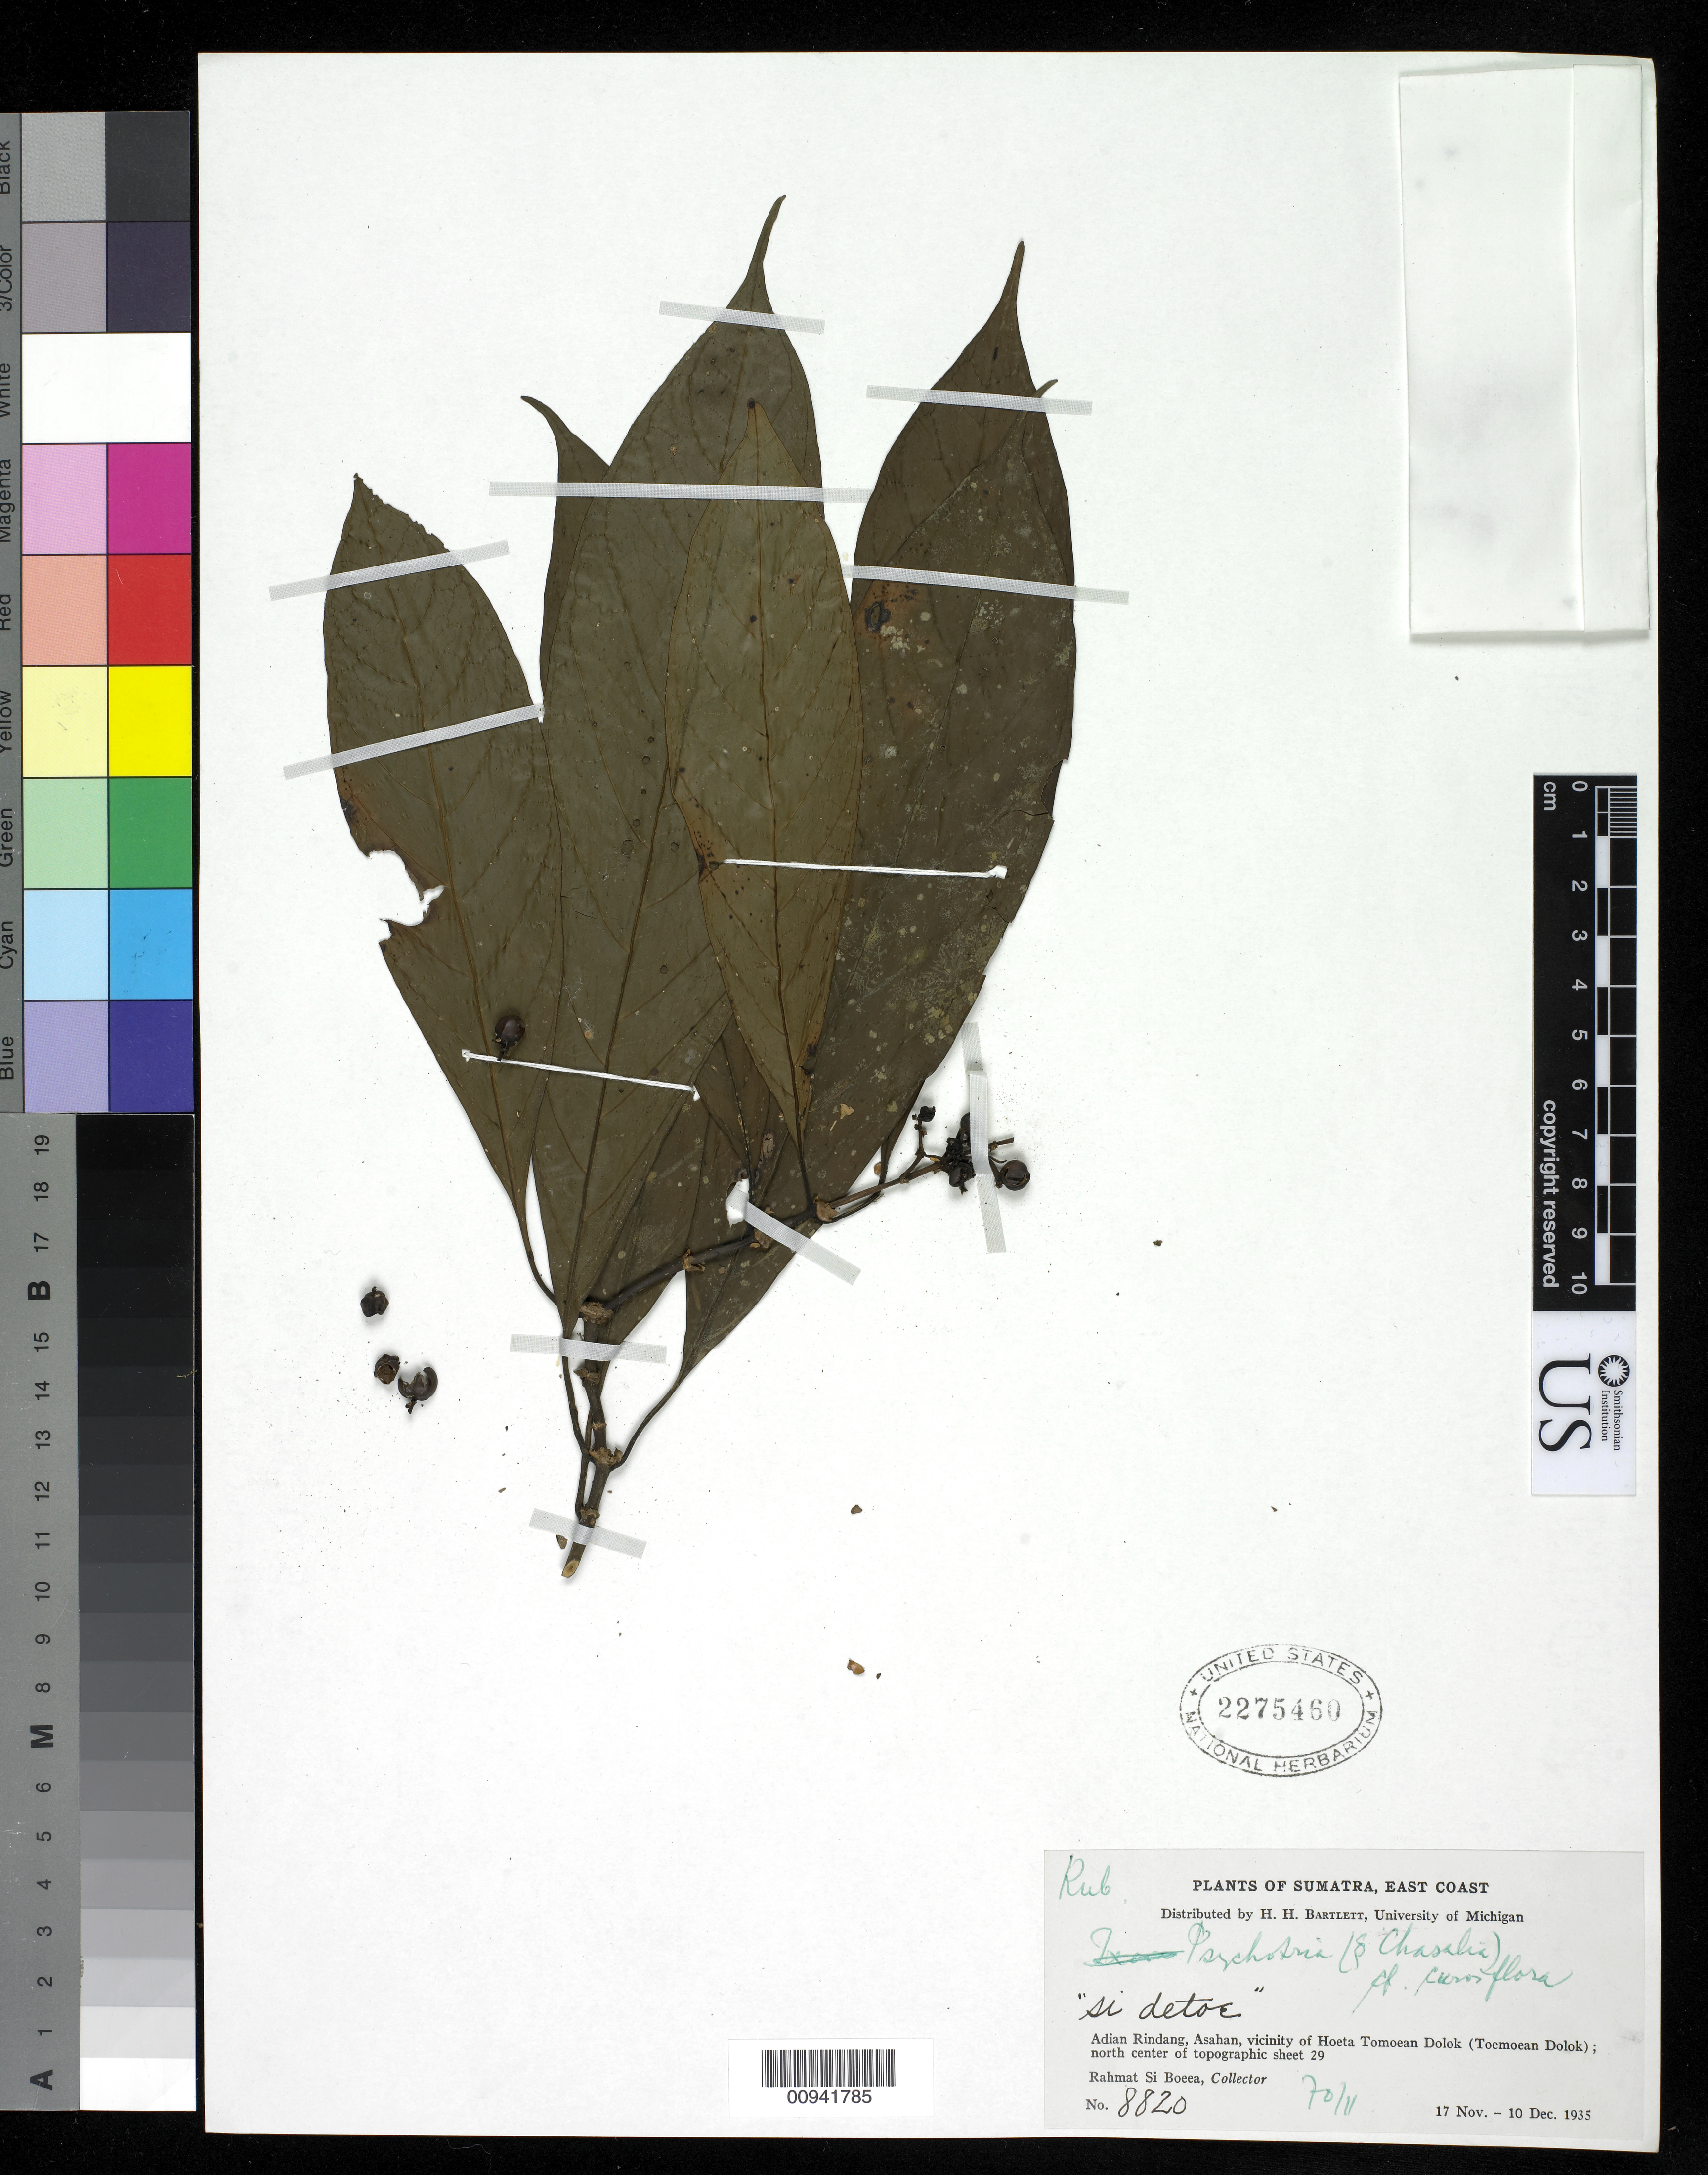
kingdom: Plantae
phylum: Tracheophyta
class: Magnoliopsida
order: Gentianales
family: Rubiaceae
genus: Psychotria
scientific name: Psychotria curviflora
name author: Wall.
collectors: Rahmat Si Boeea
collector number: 8820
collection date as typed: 17 Nov 1935 to 10 Dec 1935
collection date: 1935-11-17/1935-12-10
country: Indonesia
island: Sumatra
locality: East Coast; Adian Rindang, Asahan, vicinity of Hoeta Tomoean Dolok (Toemoean Dolok); north center of topographic sheet 29.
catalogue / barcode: US 2275460